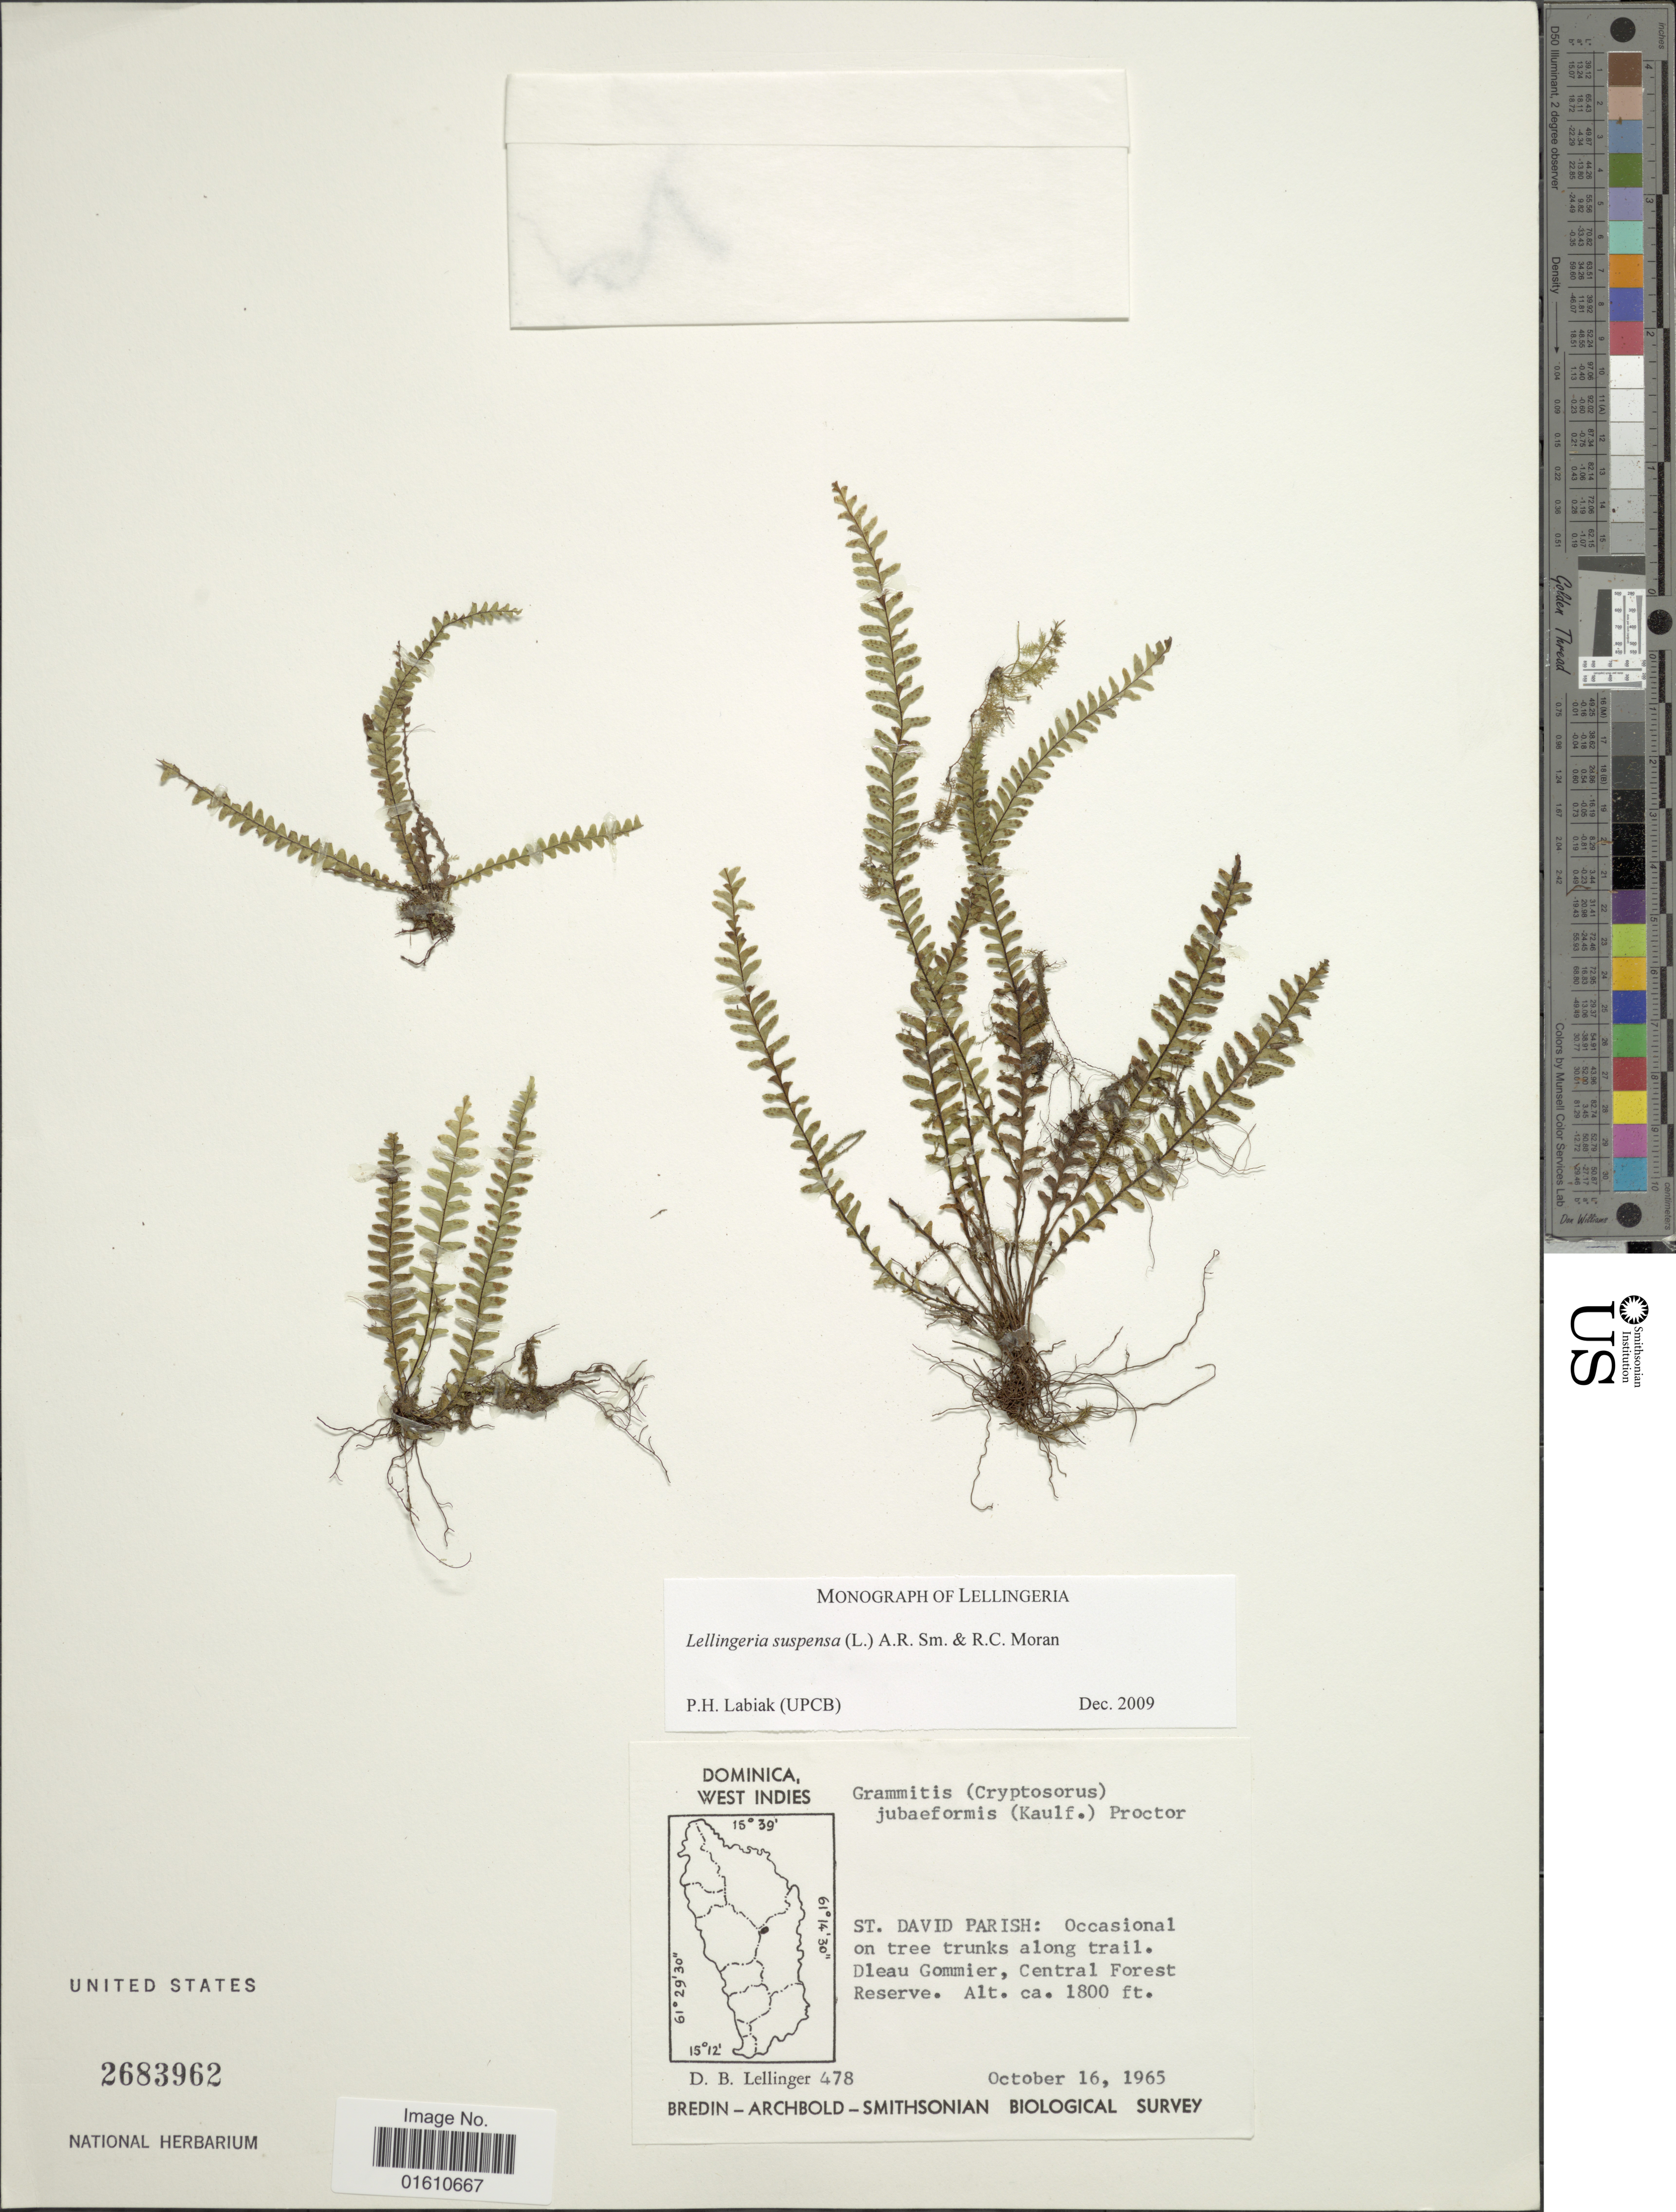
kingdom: Plantae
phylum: Tracheophyta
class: Polypodiopsida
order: Polypodiales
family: Polypodiaceae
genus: Lellingeria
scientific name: Lellingeria suspensa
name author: (L.) A.R. Sm. & R.C. Moran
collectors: D. B. Lellinger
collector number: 478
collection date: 1965-10-16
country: Dominica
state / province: St. David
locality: St. David Parish: occasional on tree trunks along trail, Dleau Gommier, Central Forest Reserve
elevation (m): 549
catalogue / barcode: US 2683962